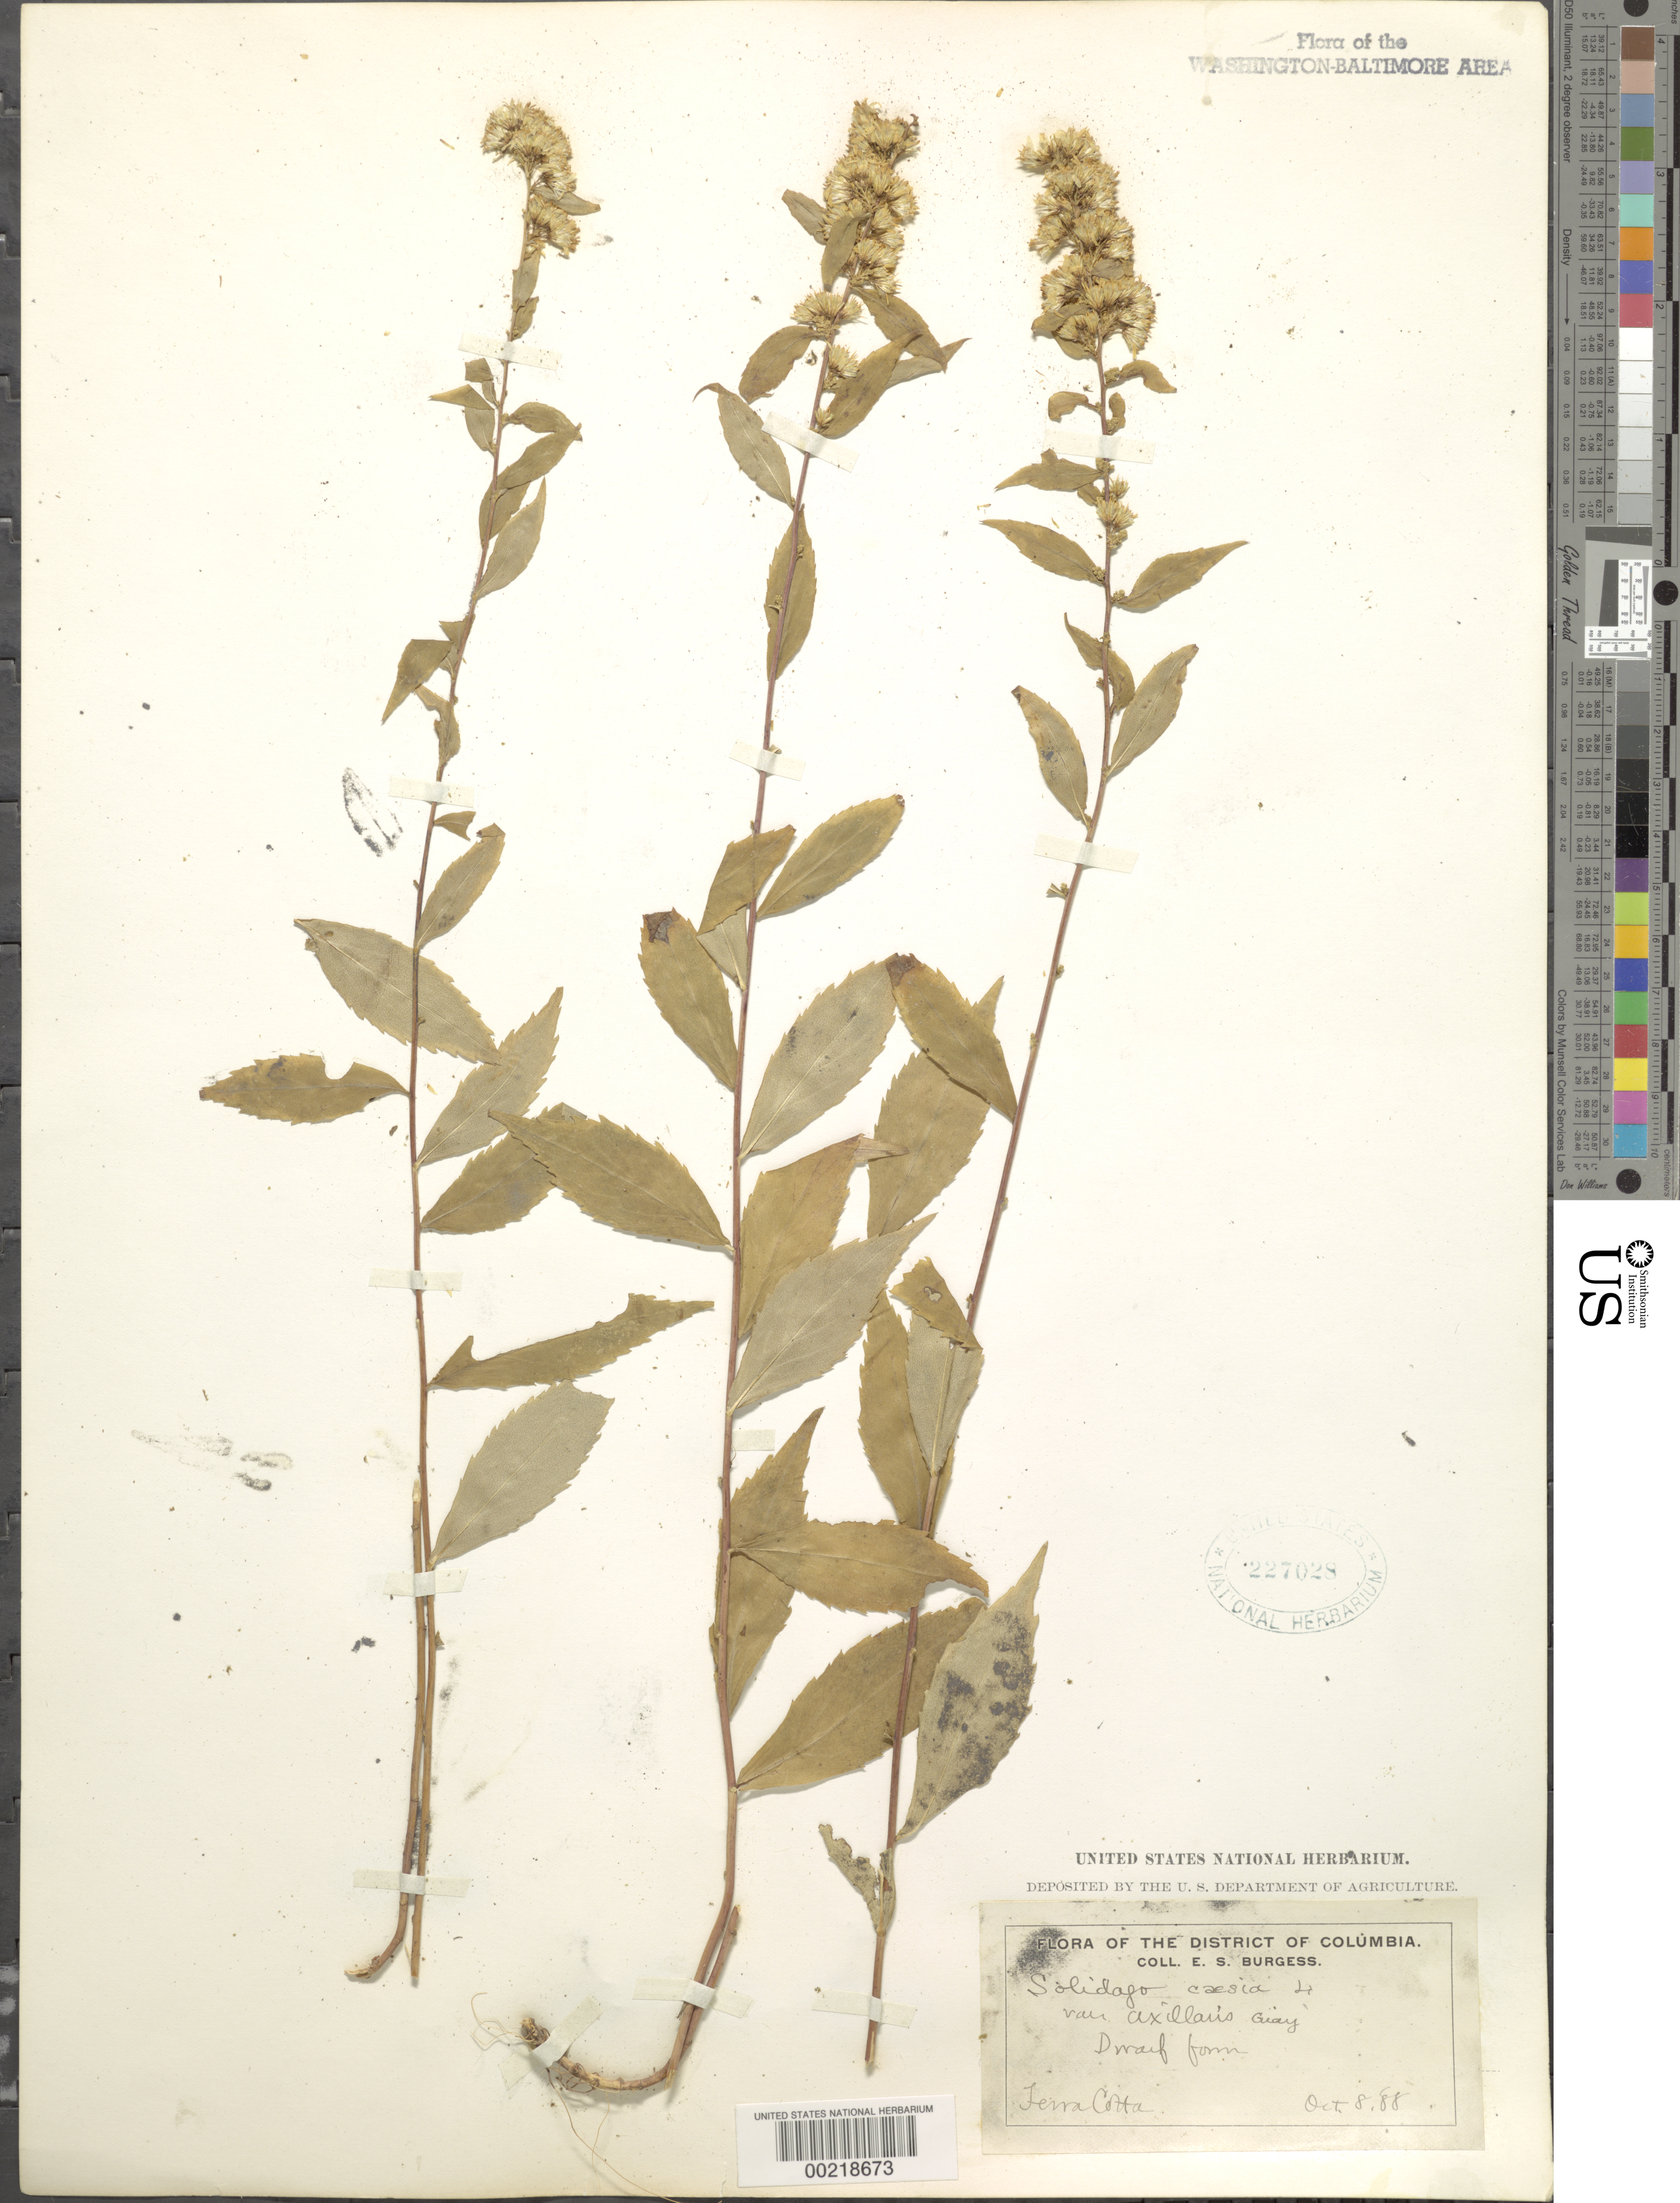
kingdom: Plantae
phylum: Tracheophyta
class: Magnoliopsida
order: Asterales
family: Asteraceae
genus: Solidago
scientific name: Solidago caesia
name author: L.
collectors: E. Burgess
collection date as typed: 08 Oct 1888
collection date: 1888-10-08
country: United States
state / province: District of Columbia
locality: Terra Cotta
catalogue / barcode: US 227028